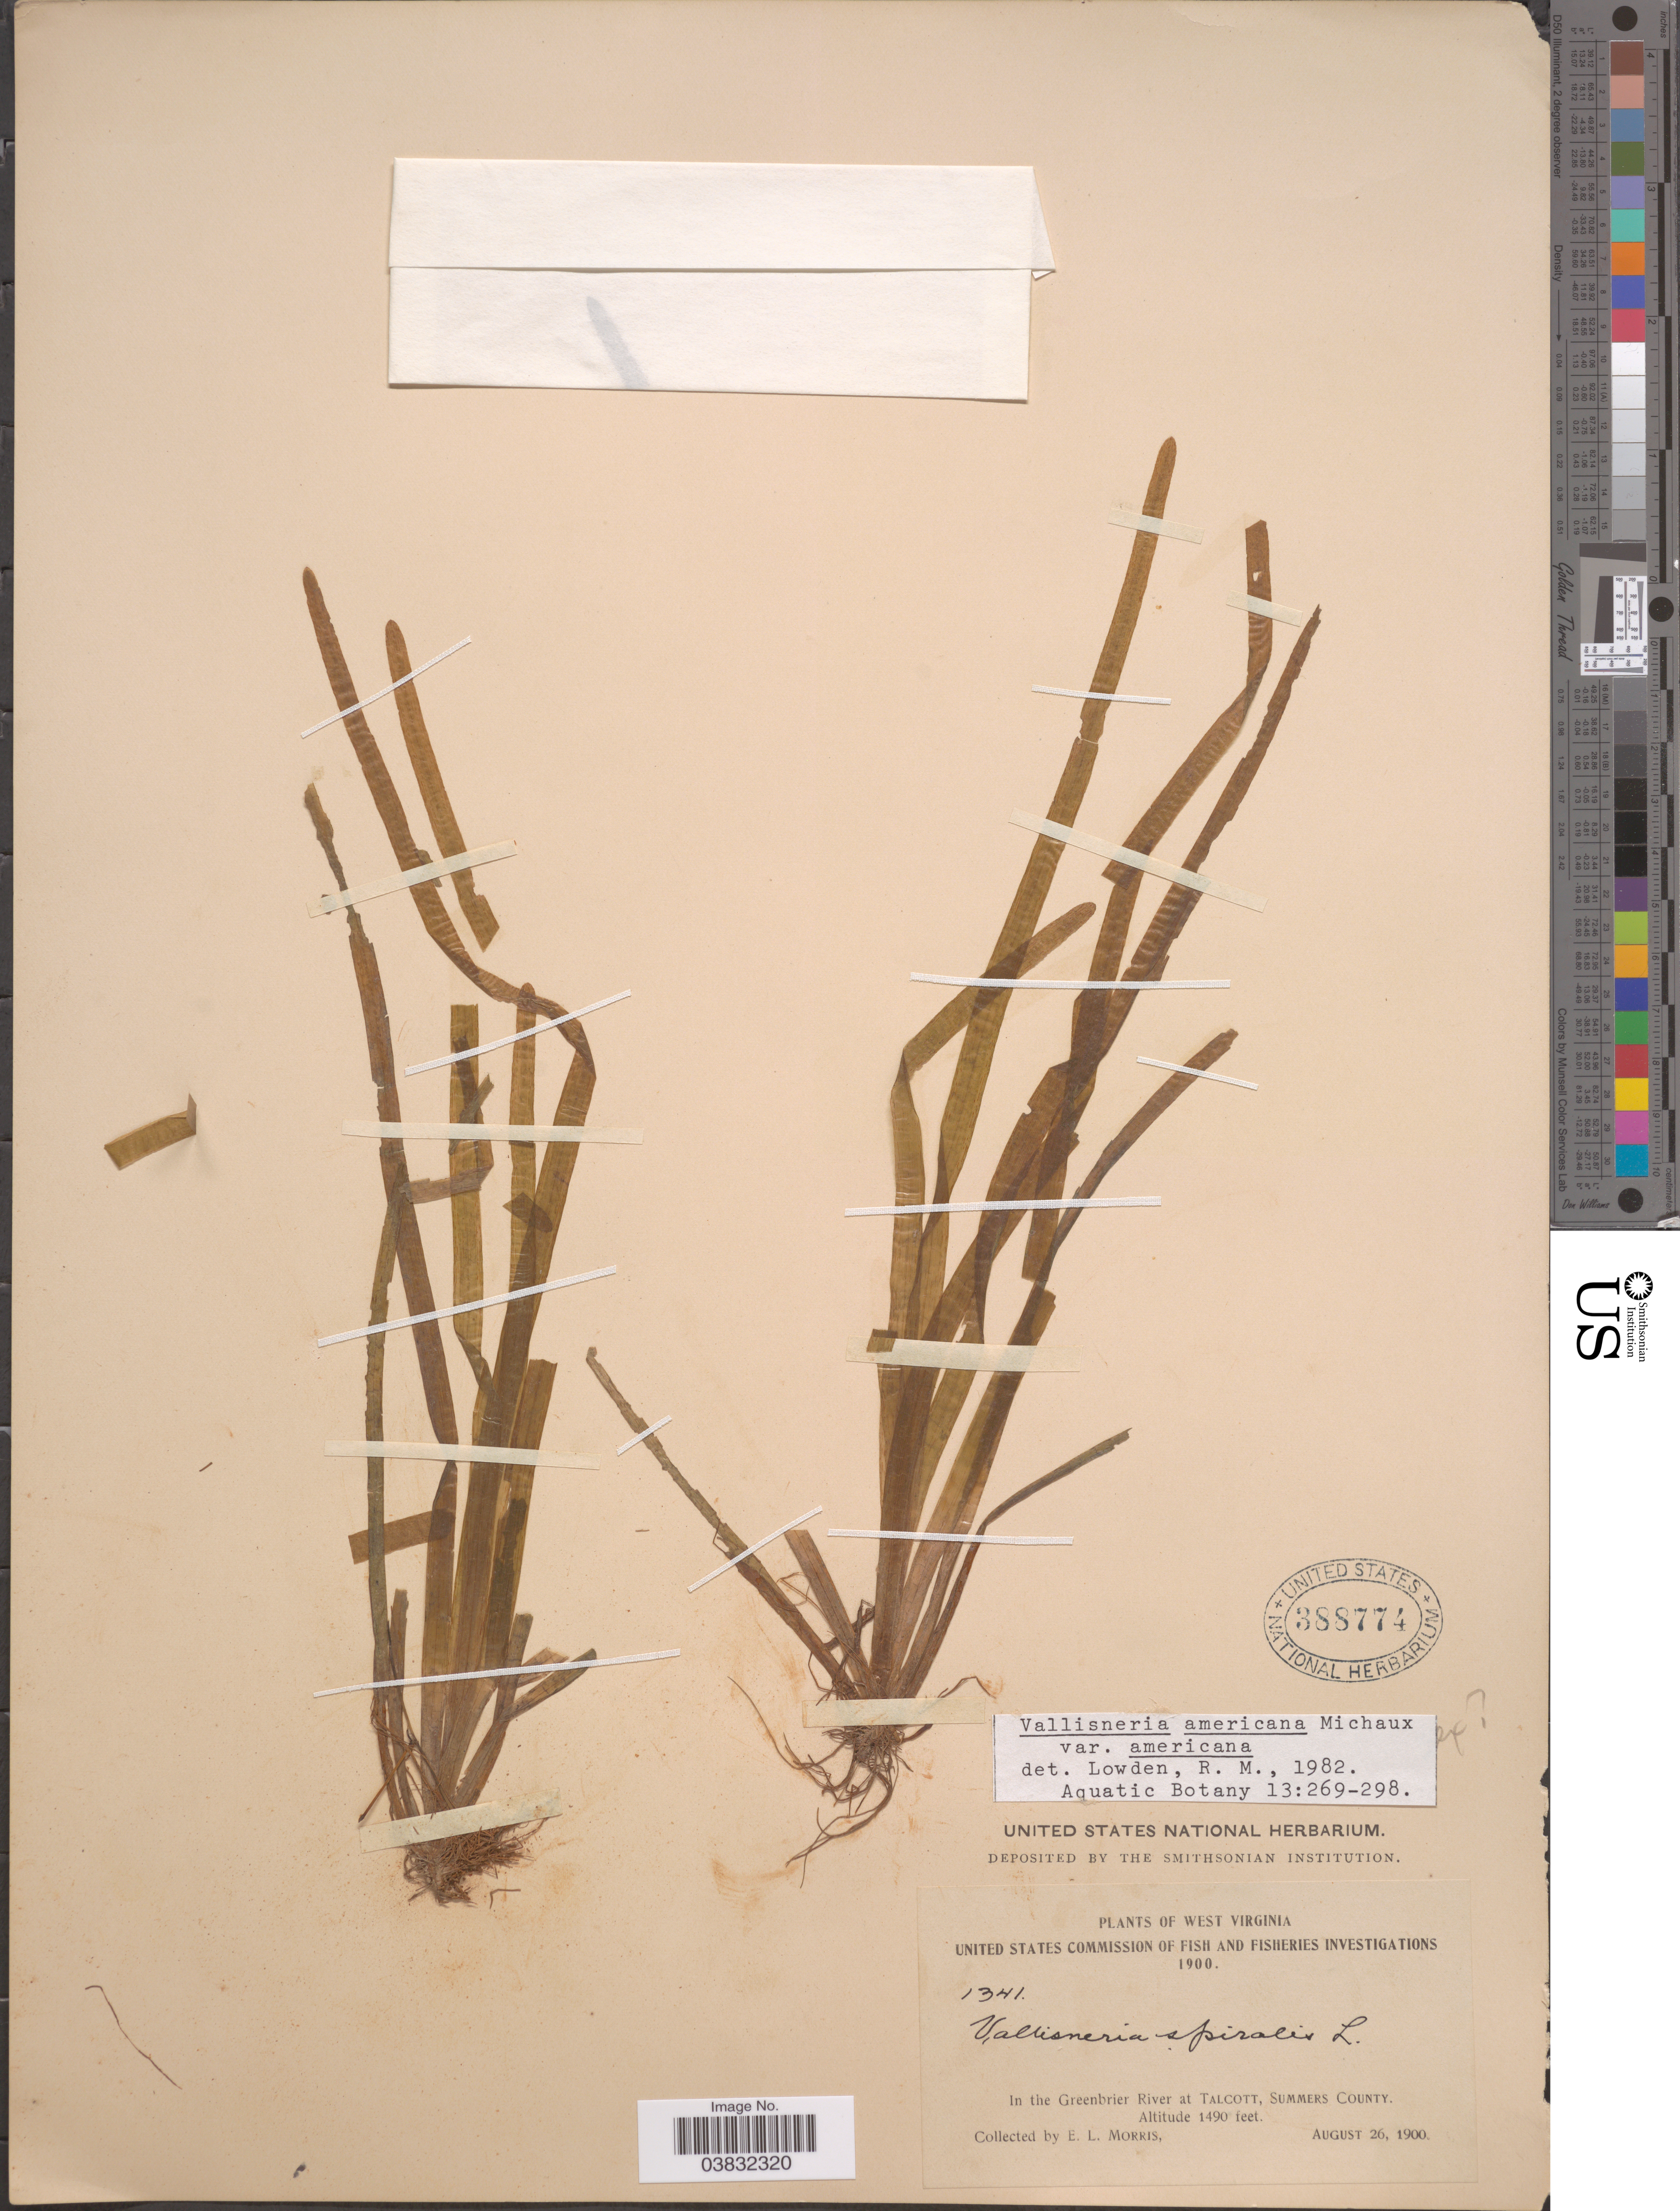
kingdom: Plantae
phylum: Tracheophyta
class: Liliopsida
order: Alismatales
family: Hydrocharitaceae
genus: Vallisneria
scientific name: Vallisneria americana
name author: Michx.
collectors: E. Morris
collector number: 1341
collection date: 1900-08-26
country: United States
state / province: West Virginia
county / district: Summers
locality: In the Greenbrier River at Talcott, Summers County.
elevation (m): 454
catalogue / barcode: US 388774